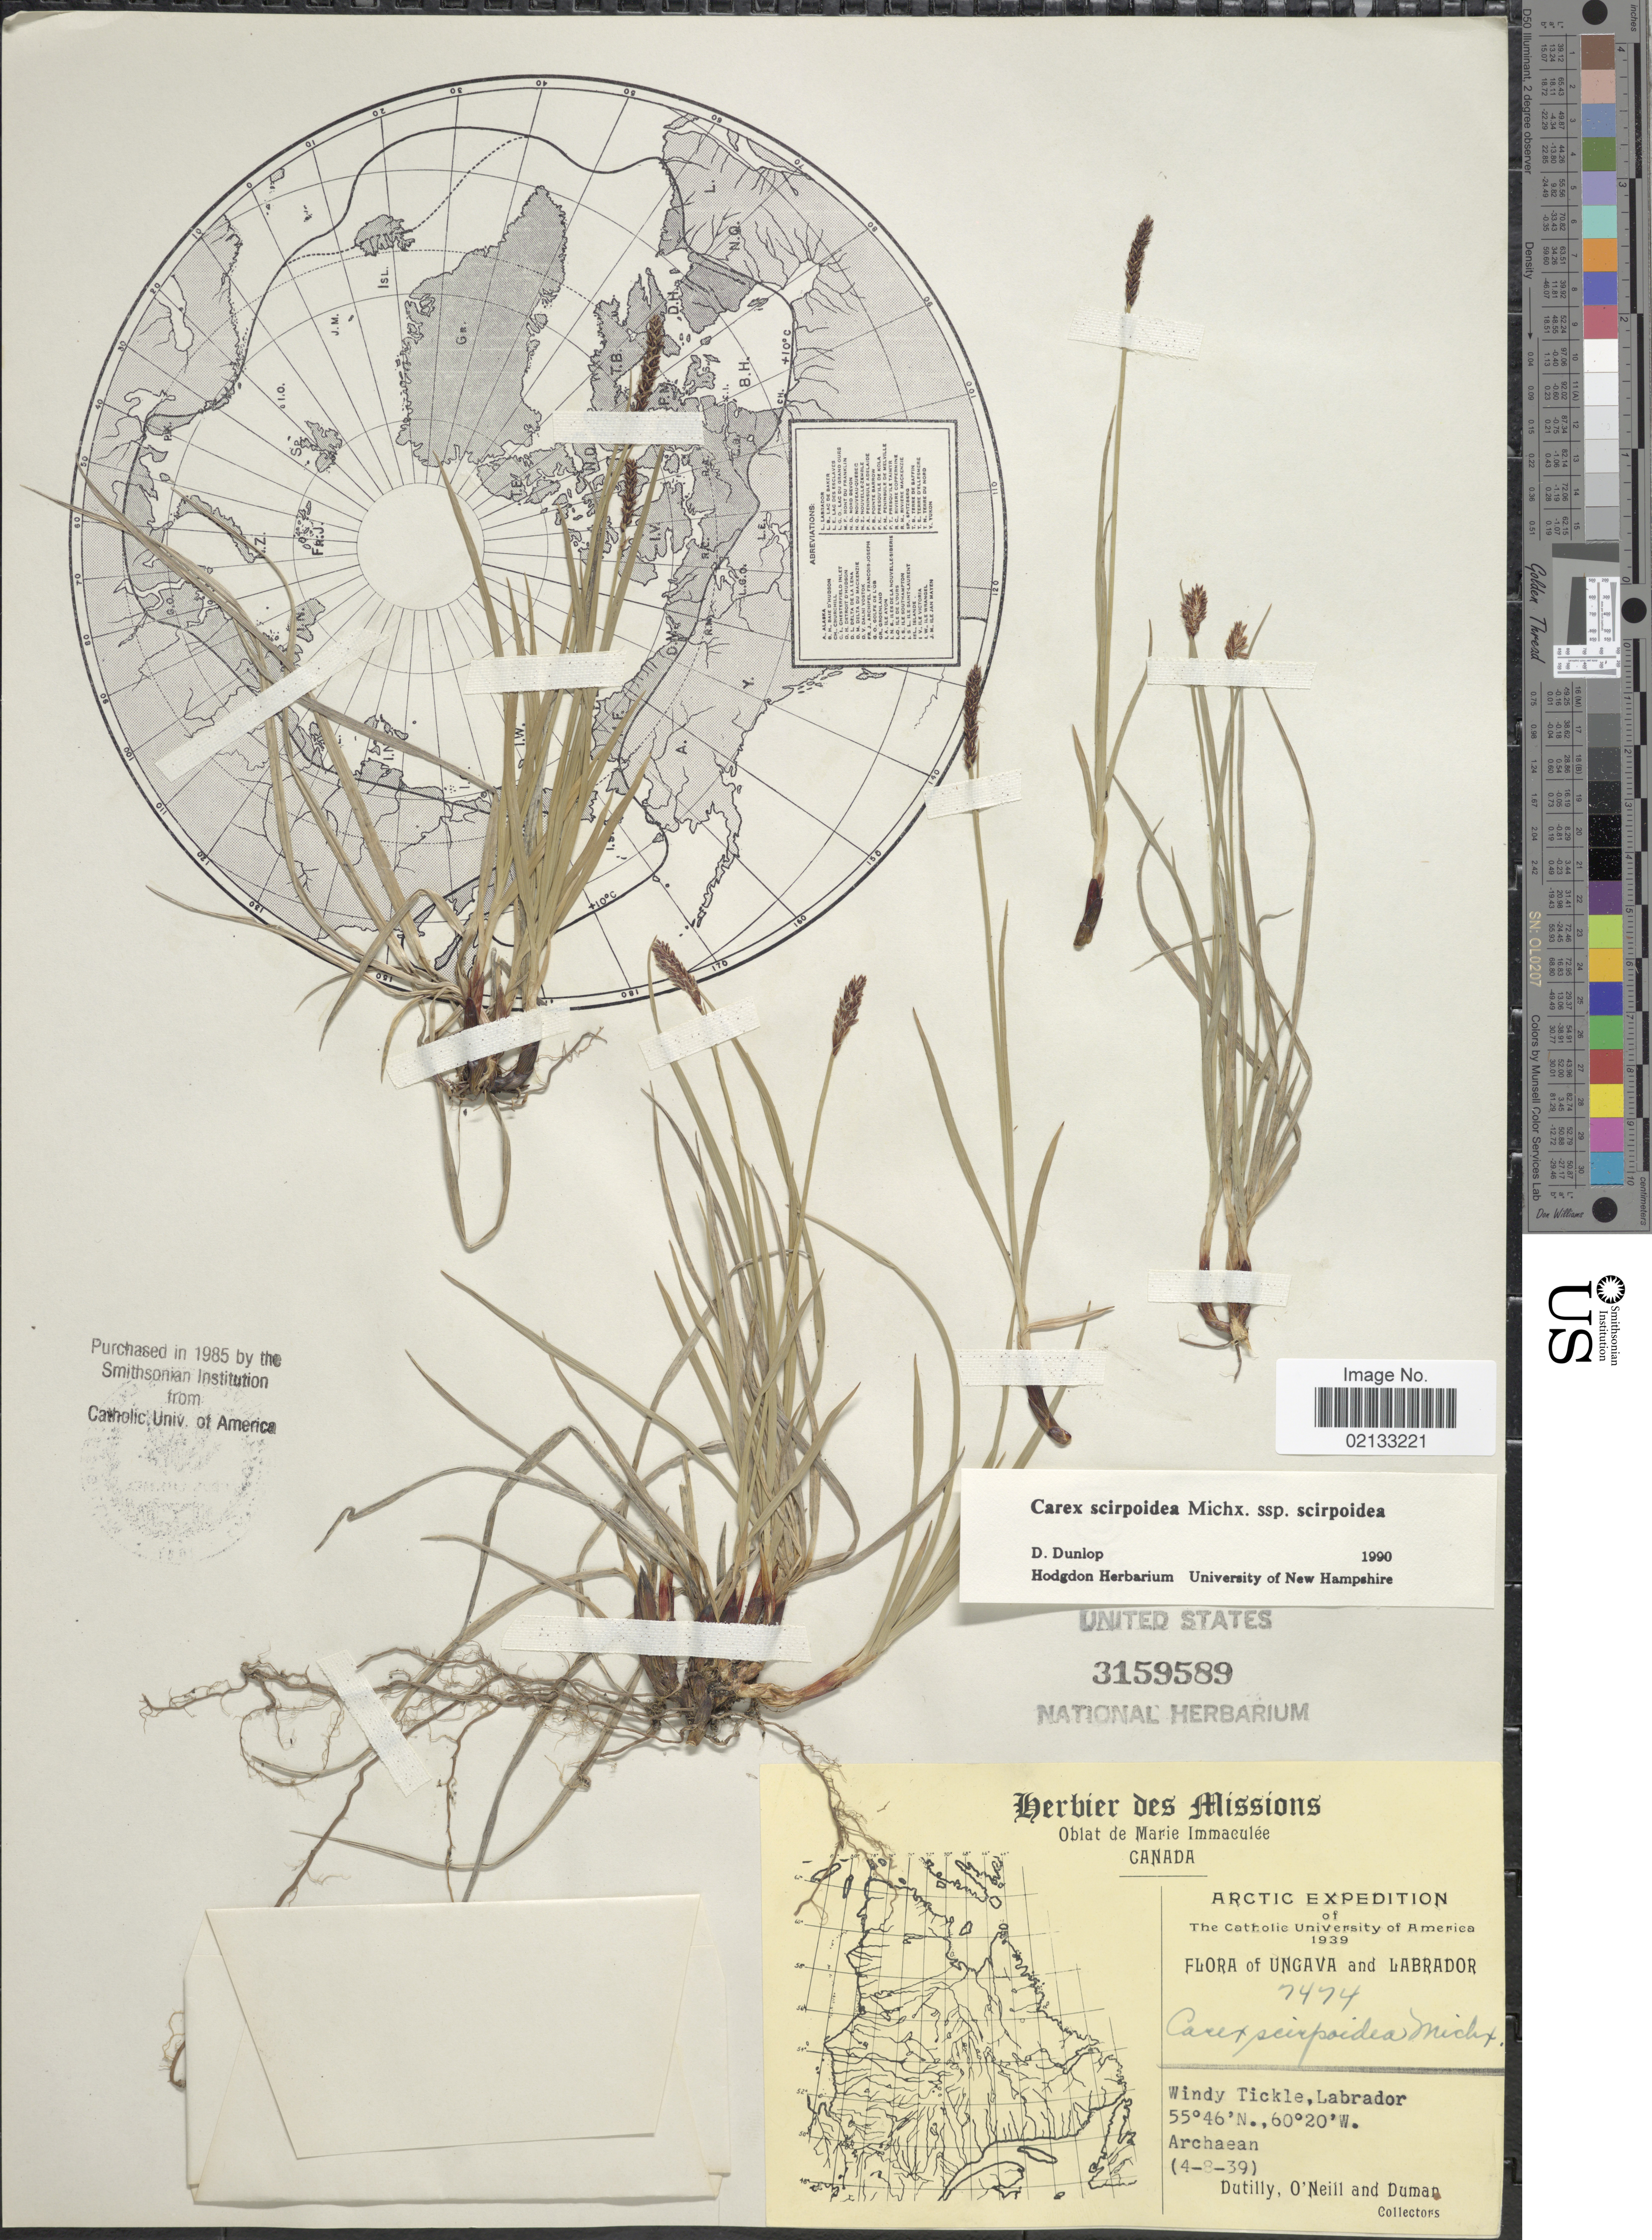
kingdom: Plantae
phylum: Tracheophyta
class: Liliopsida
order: Poales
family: Cyperaceae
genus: Carex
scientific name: Carex scirpoidea subsp. scirpoidea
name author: Michx.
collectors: -. Dutilly, O' Neill & -. Duman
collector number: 7474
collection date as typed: Transcribed d/m/y: 4/8/39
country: Canada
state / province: Newfoundland and Labrador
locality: Arctic. Windy Tickle, Labrador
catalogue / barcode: US 3159589